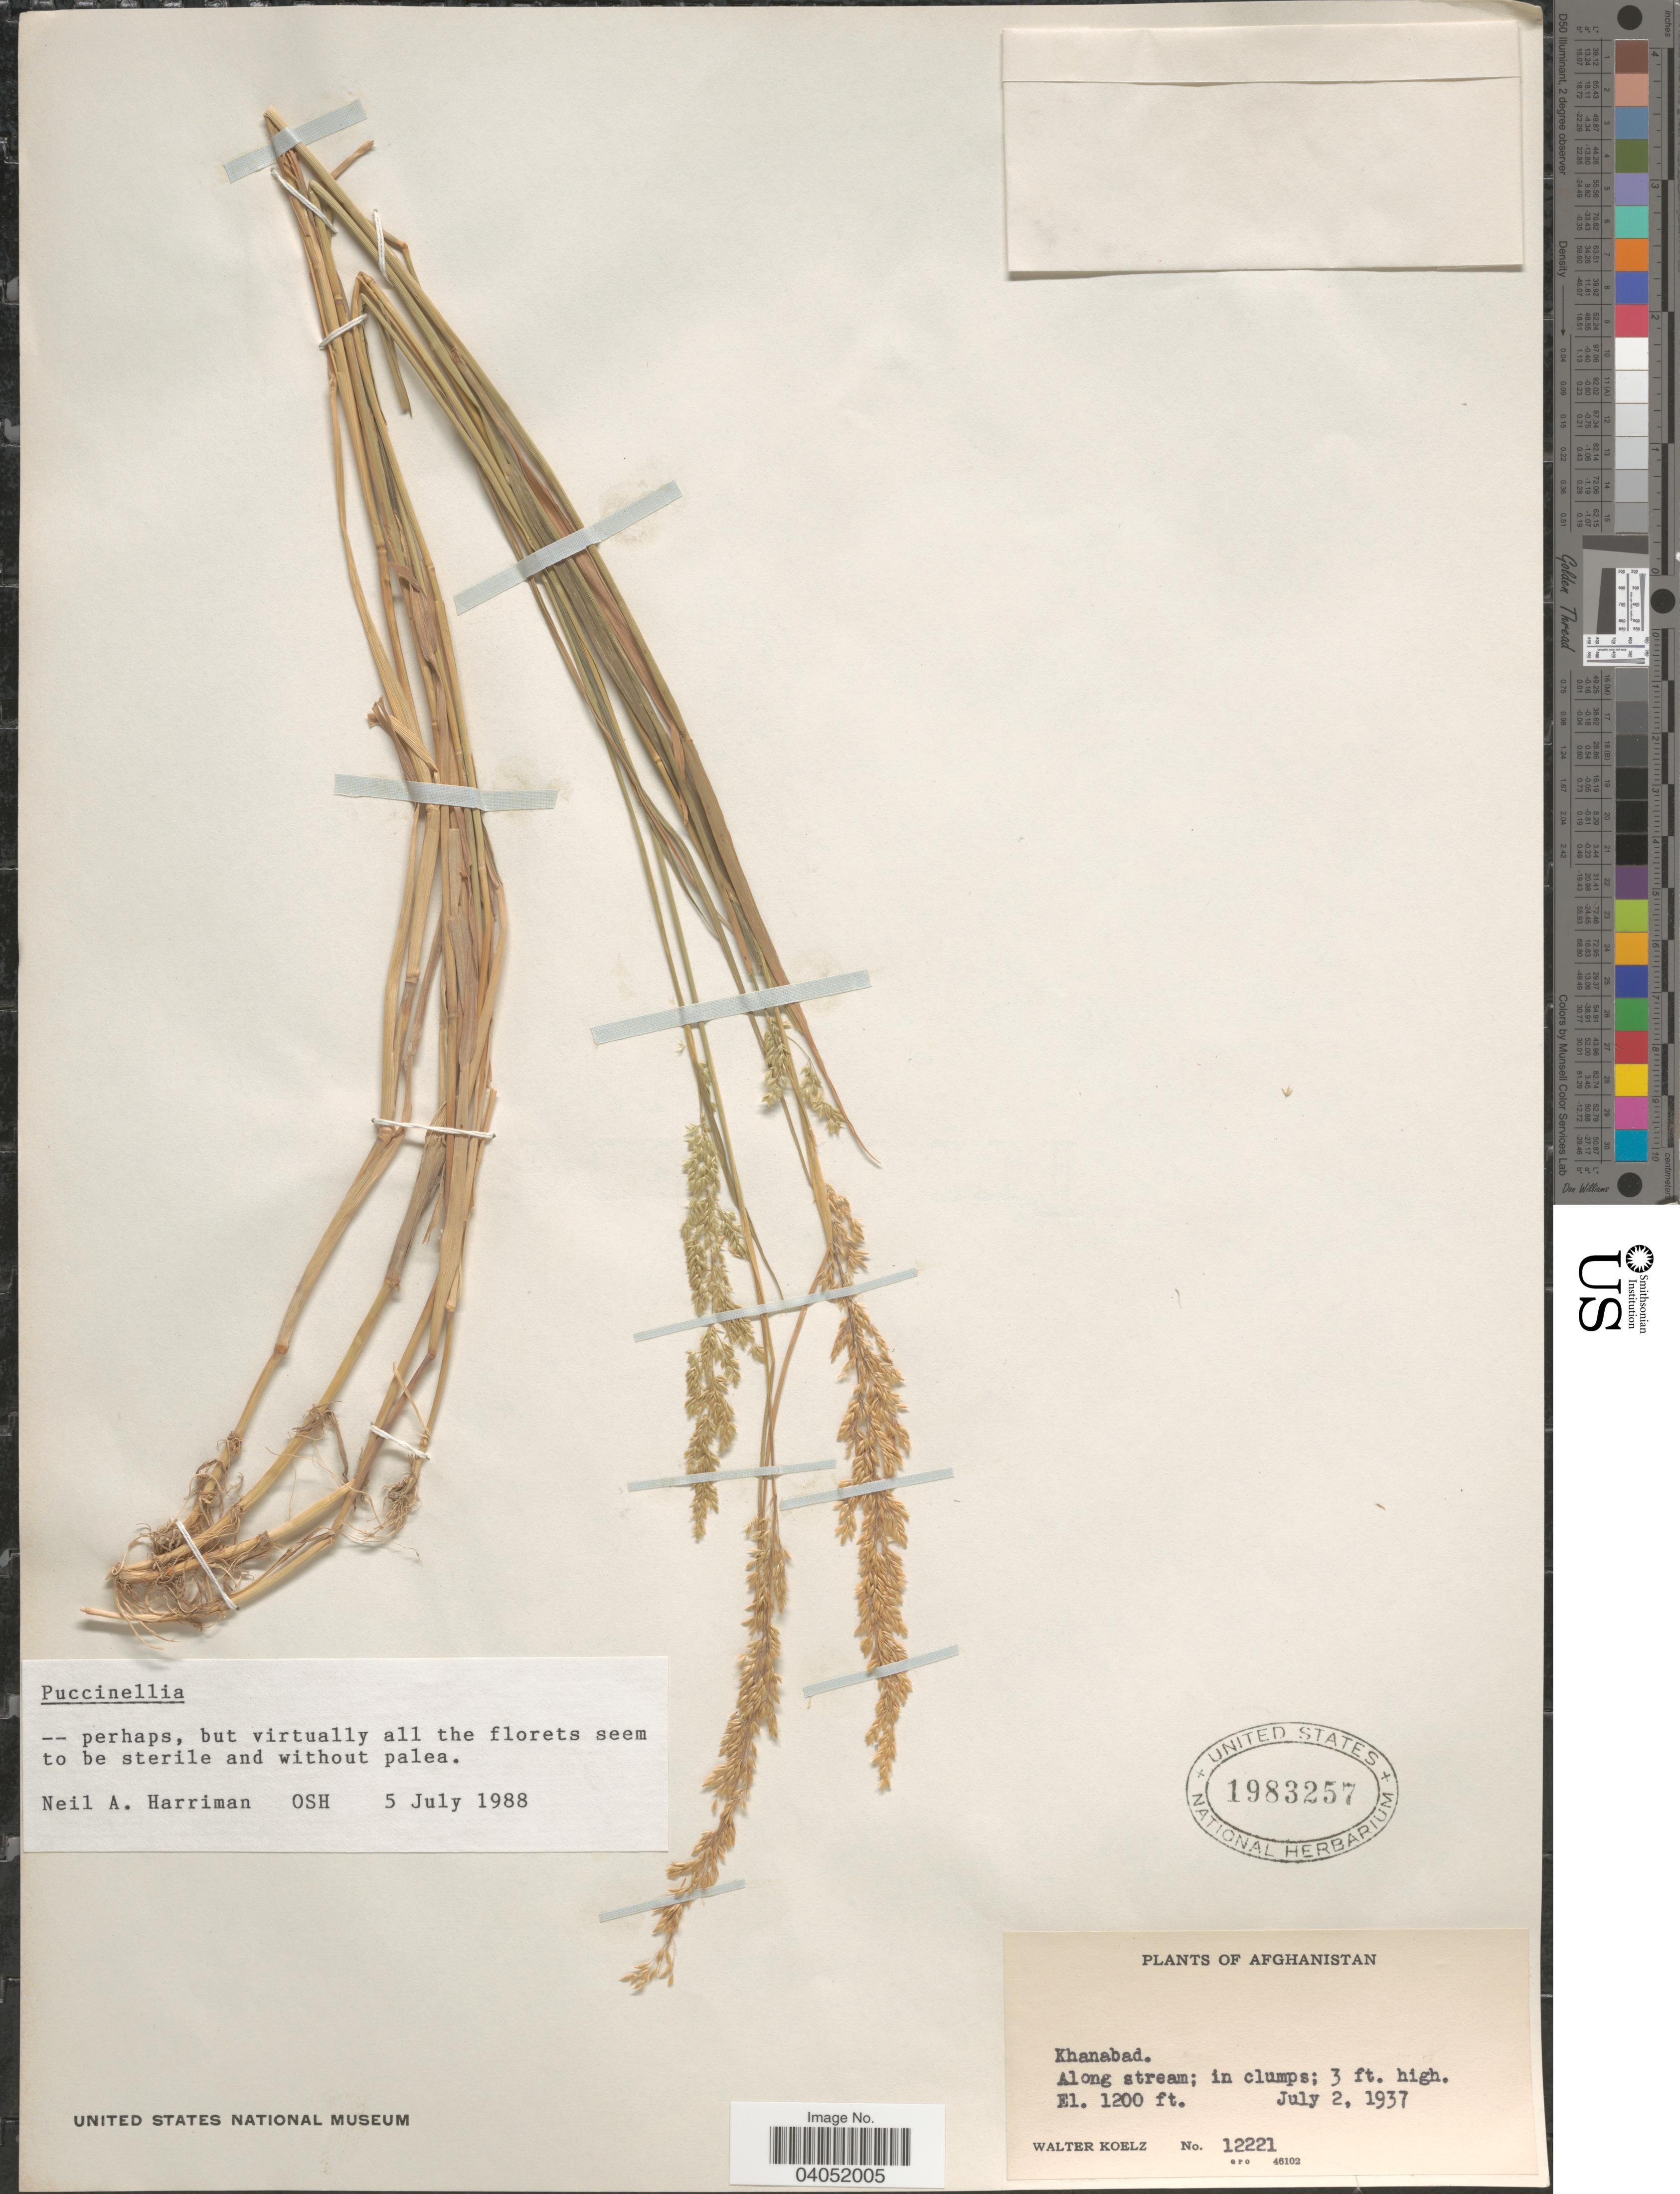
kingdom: Plantae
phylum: Tracheophyta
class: Liliopsida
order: Poales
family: Poaceae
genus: Puccinellia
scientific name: Puccinellia sp.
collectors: W. N. Koelz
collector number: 12221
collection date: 1937-07-02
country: Afghanistan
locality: Khanabad.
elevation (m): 366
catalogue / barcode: US 1983257